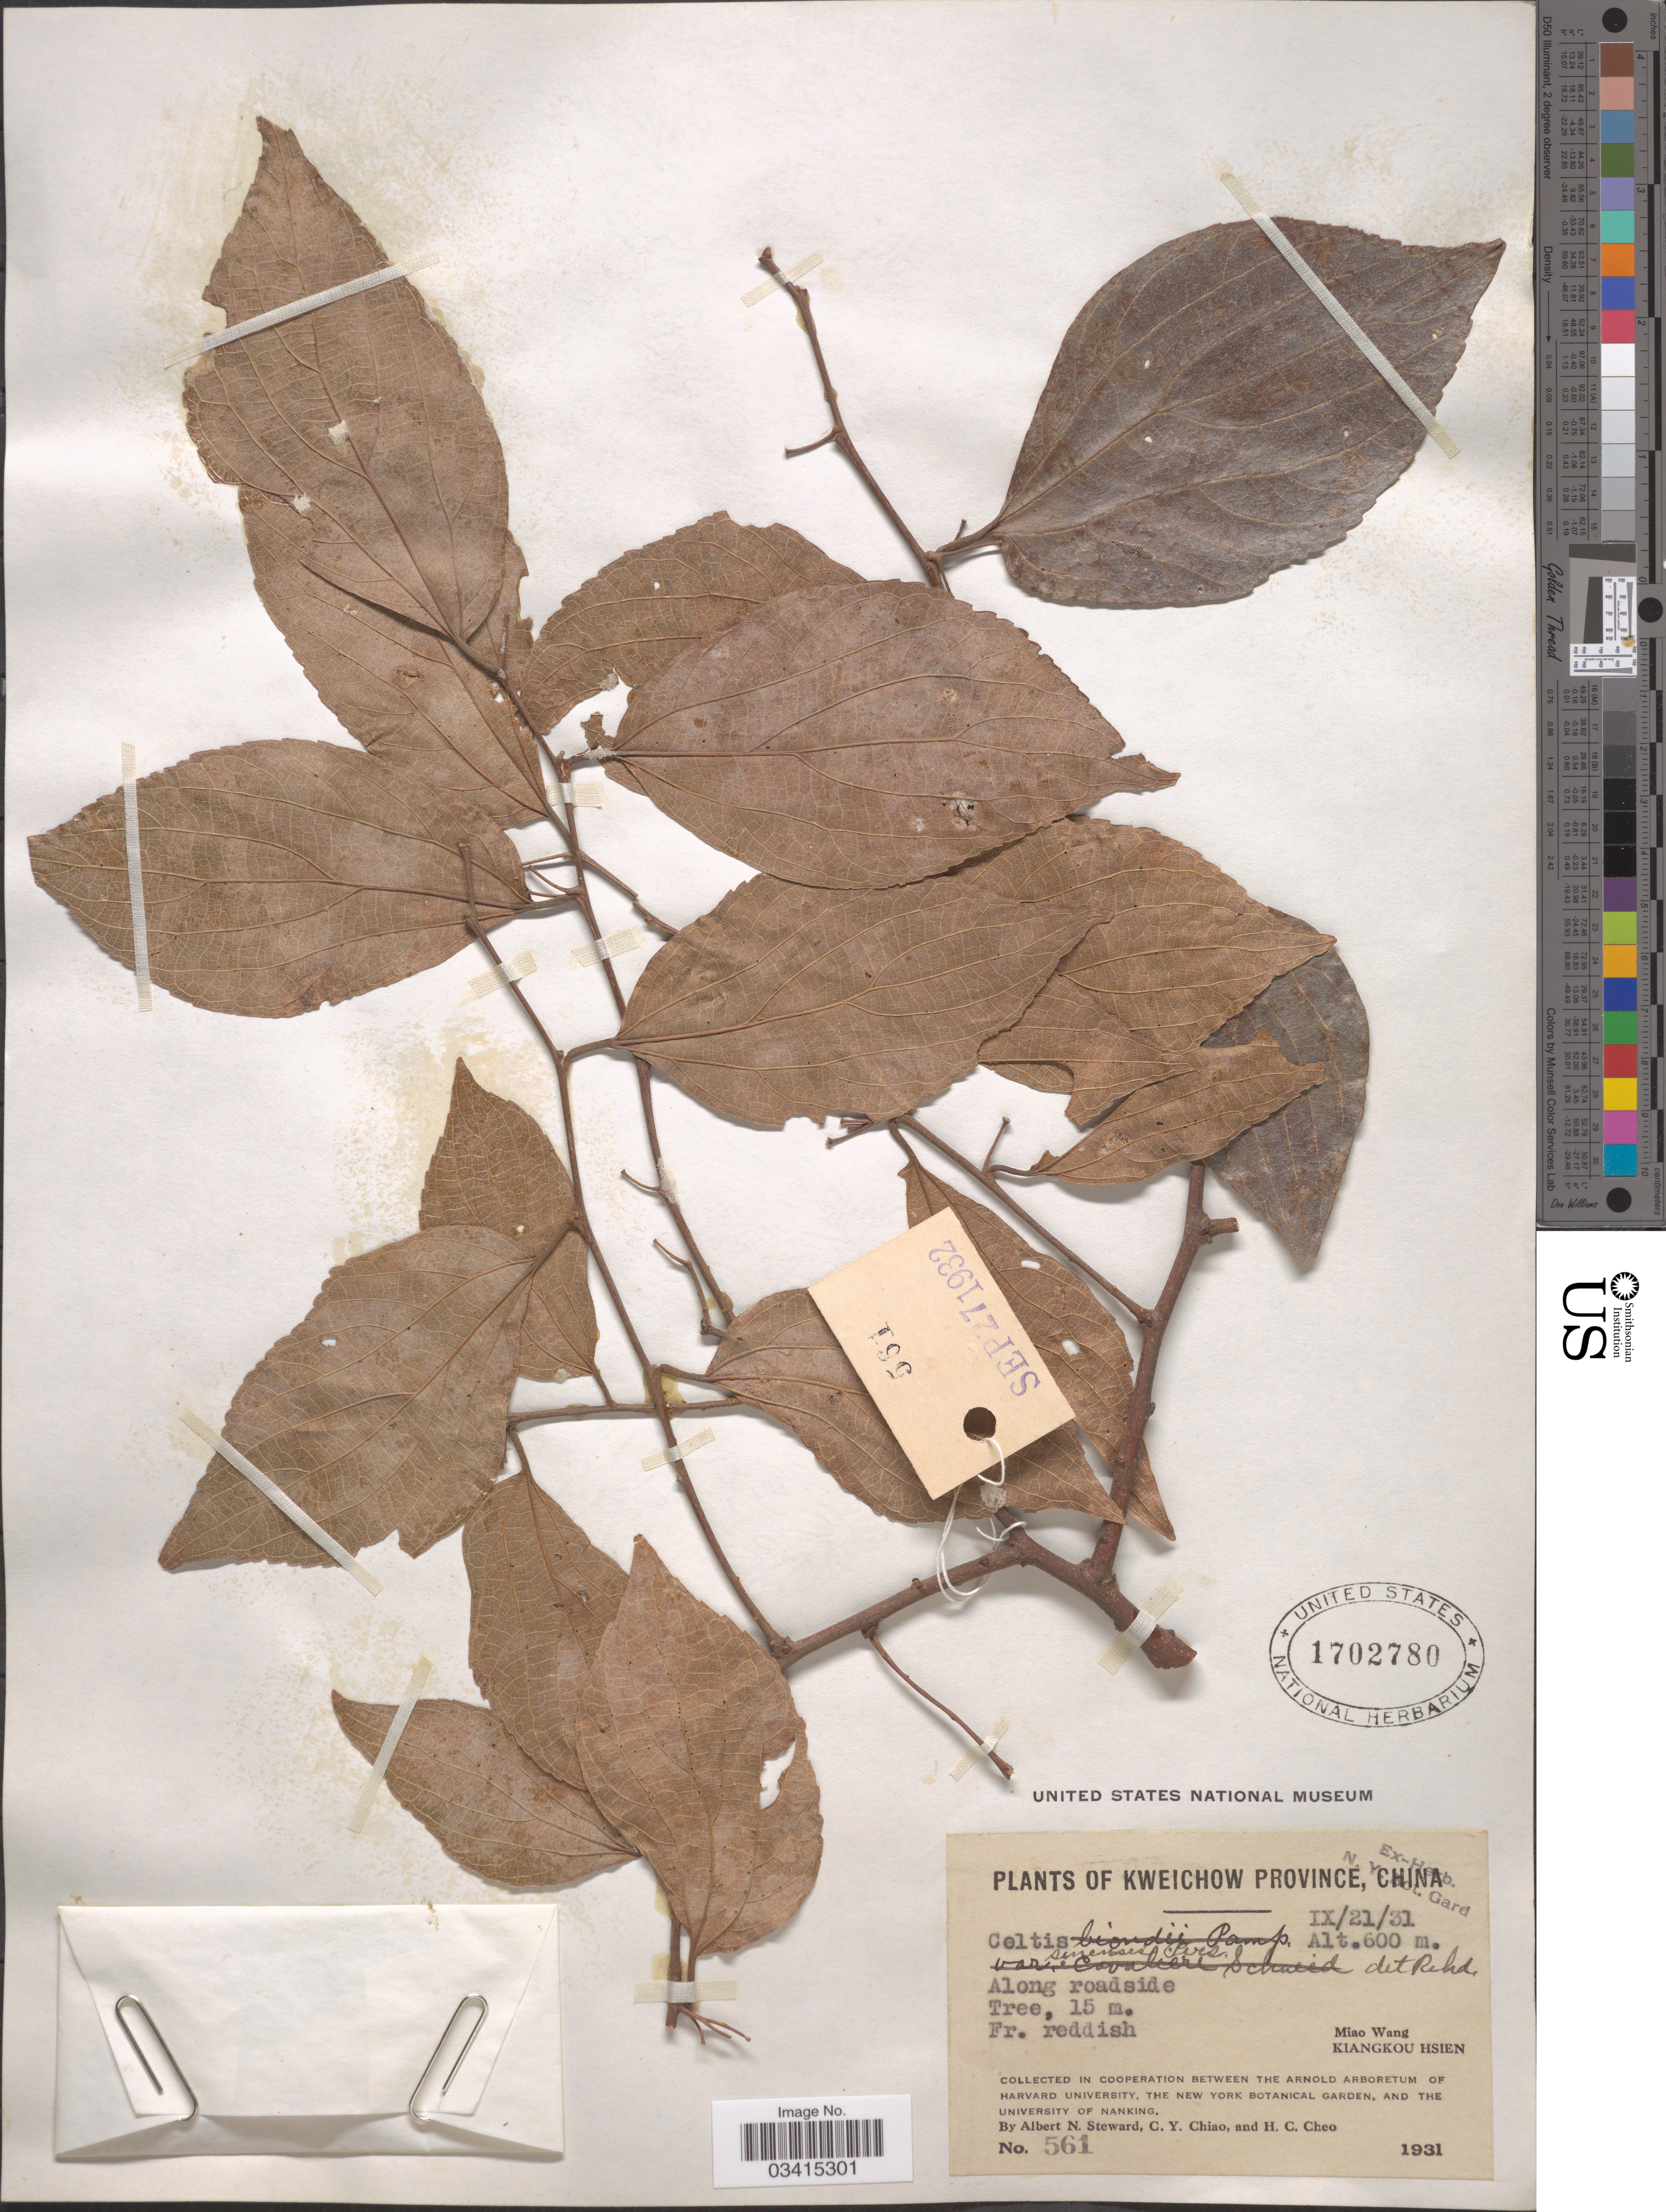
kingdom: Plantae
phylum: Tracheophyta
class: Magnoliopsida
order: Rosales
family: Cannabaceae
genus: Celtis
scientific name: Celtis sinensis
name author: Pers.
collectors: A. N. Steward, C. Y. Chiao & H. Cheo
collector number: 561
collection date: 1931-09-21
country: China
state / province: Guizhou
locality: Kweichow Province. Miao Wang. Kiangkou Hsien.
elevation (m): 600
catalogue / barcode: US 1702780